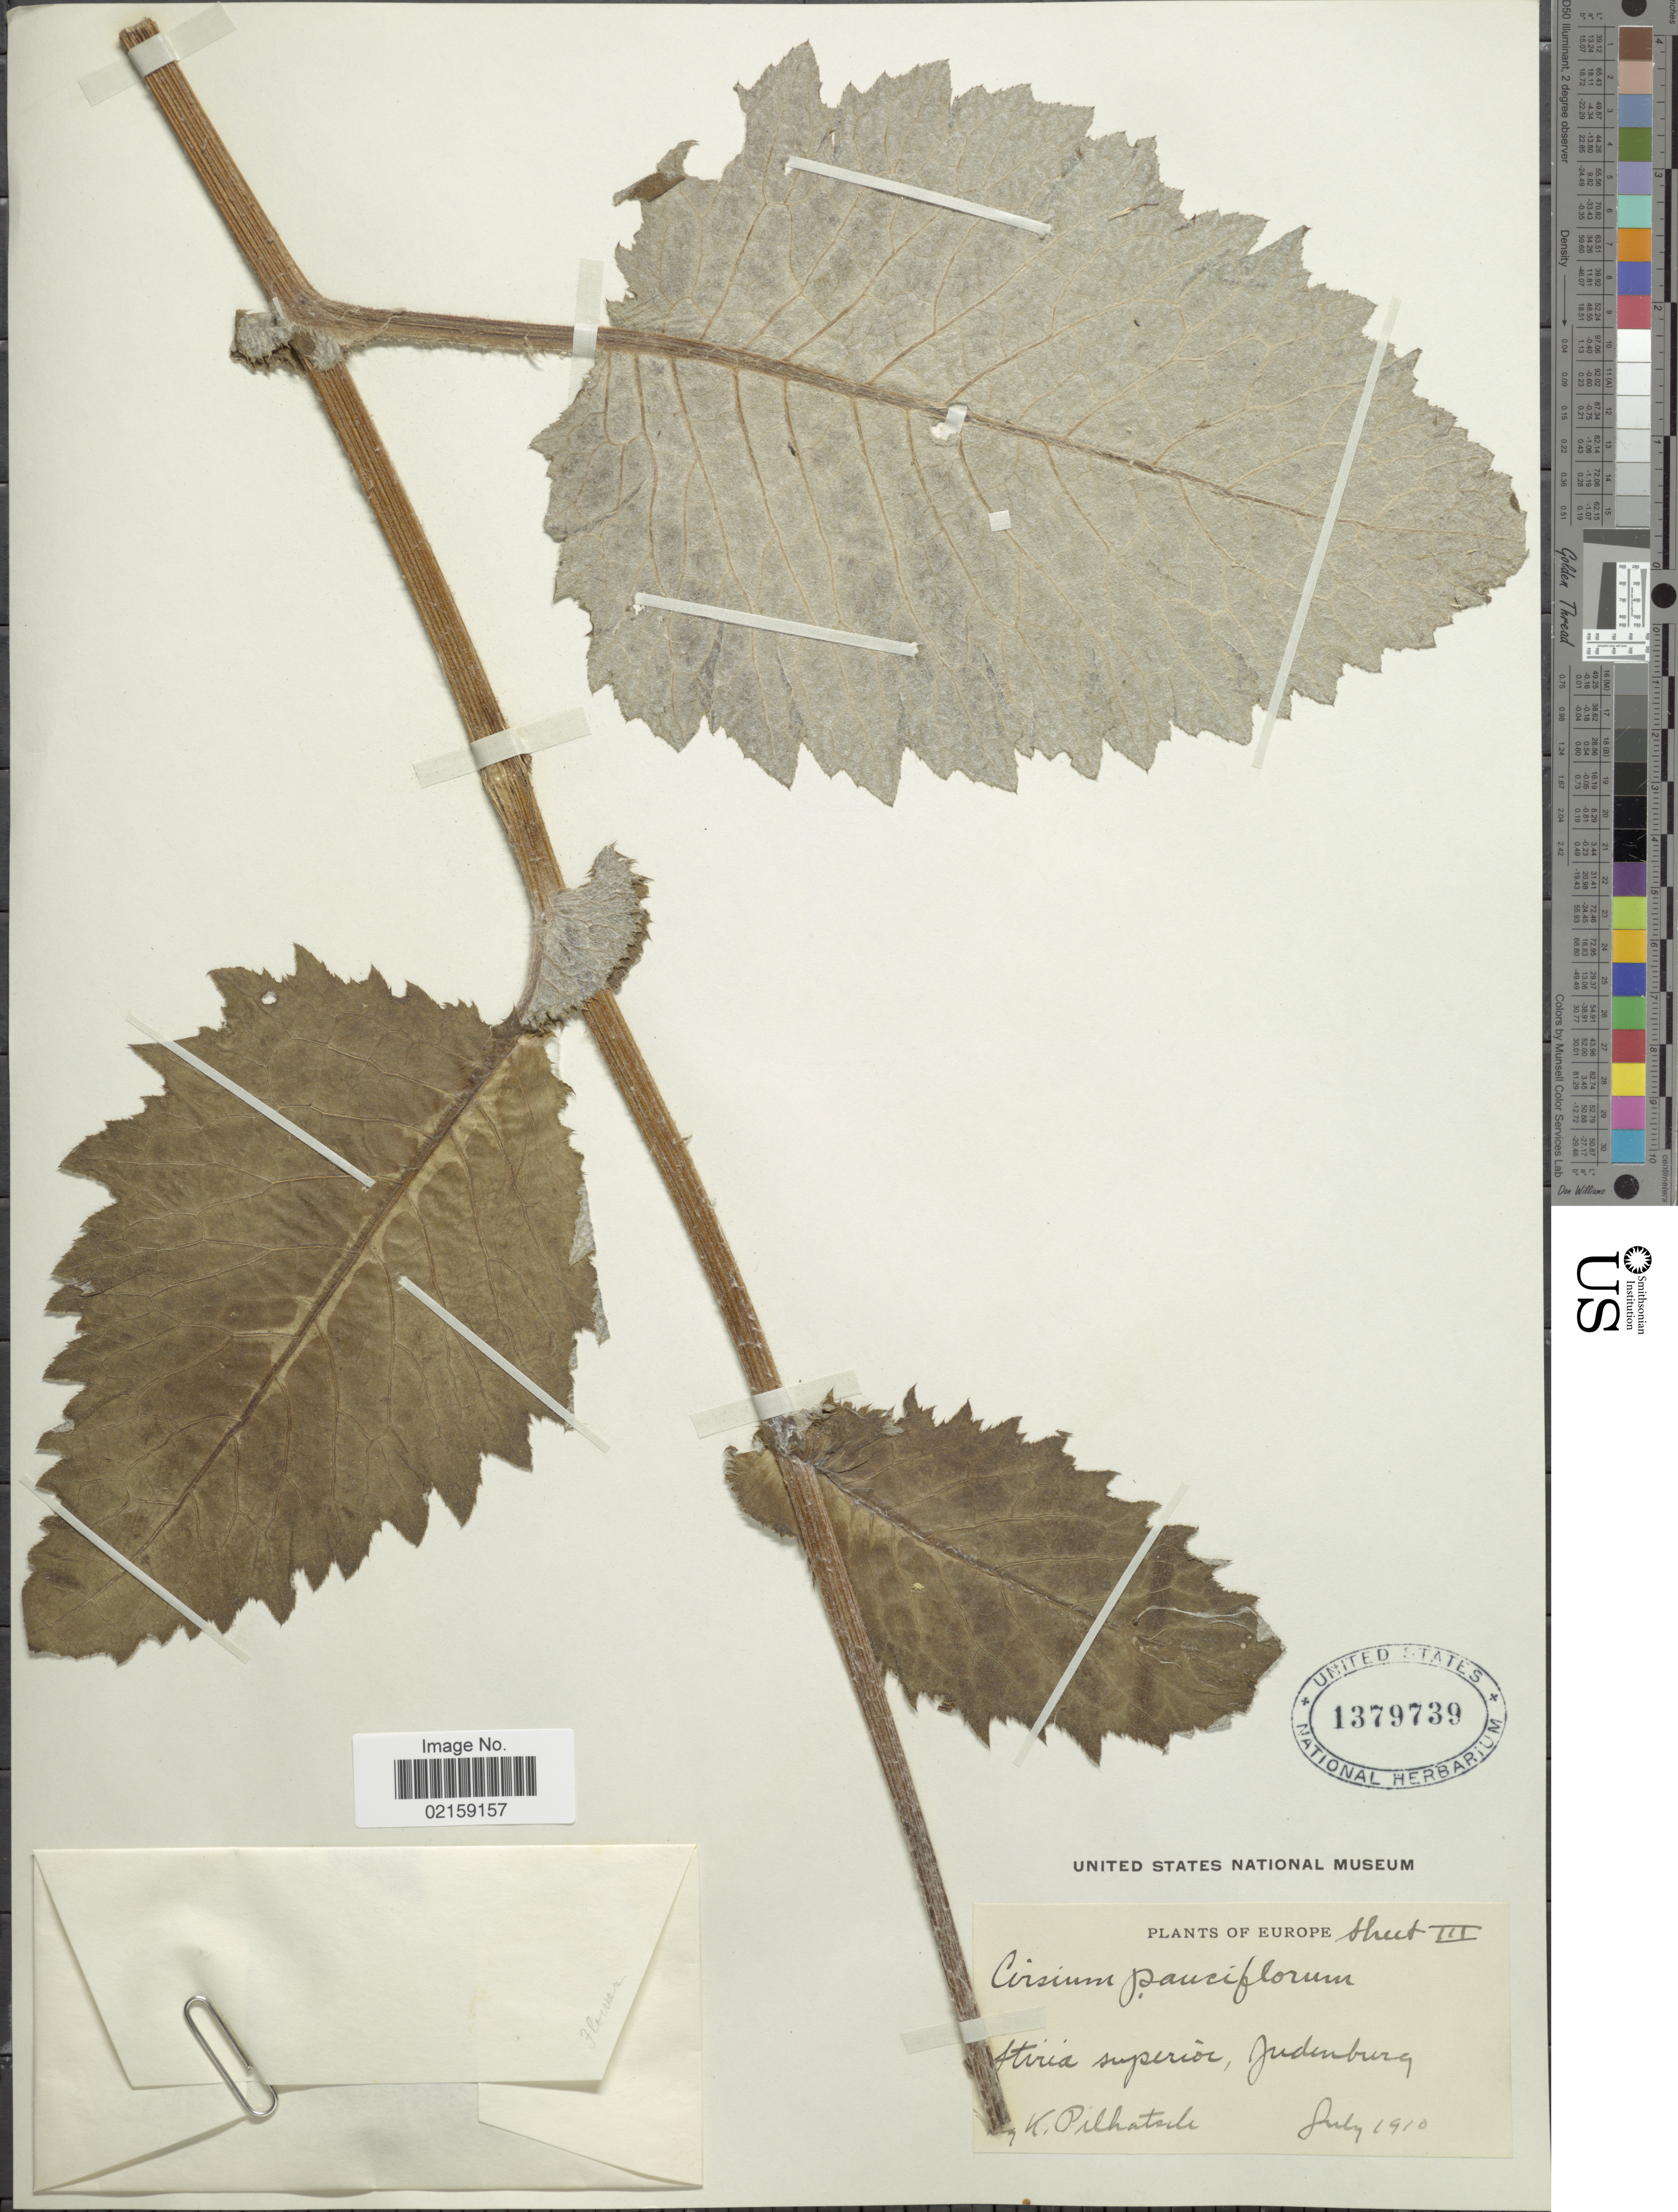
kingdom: Plantae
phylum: Tracheophyta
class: Magnoliopsida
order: Asterales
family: Asteraceae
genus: Cirsium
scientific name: Cirsium waldsteinii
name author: Rouy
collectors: K. Pilhatsch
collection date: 1910-07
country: Austria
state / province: Steiermark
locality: Stiria superior, Judenburg, Europe. [interpreted]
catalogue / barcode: US 13797939